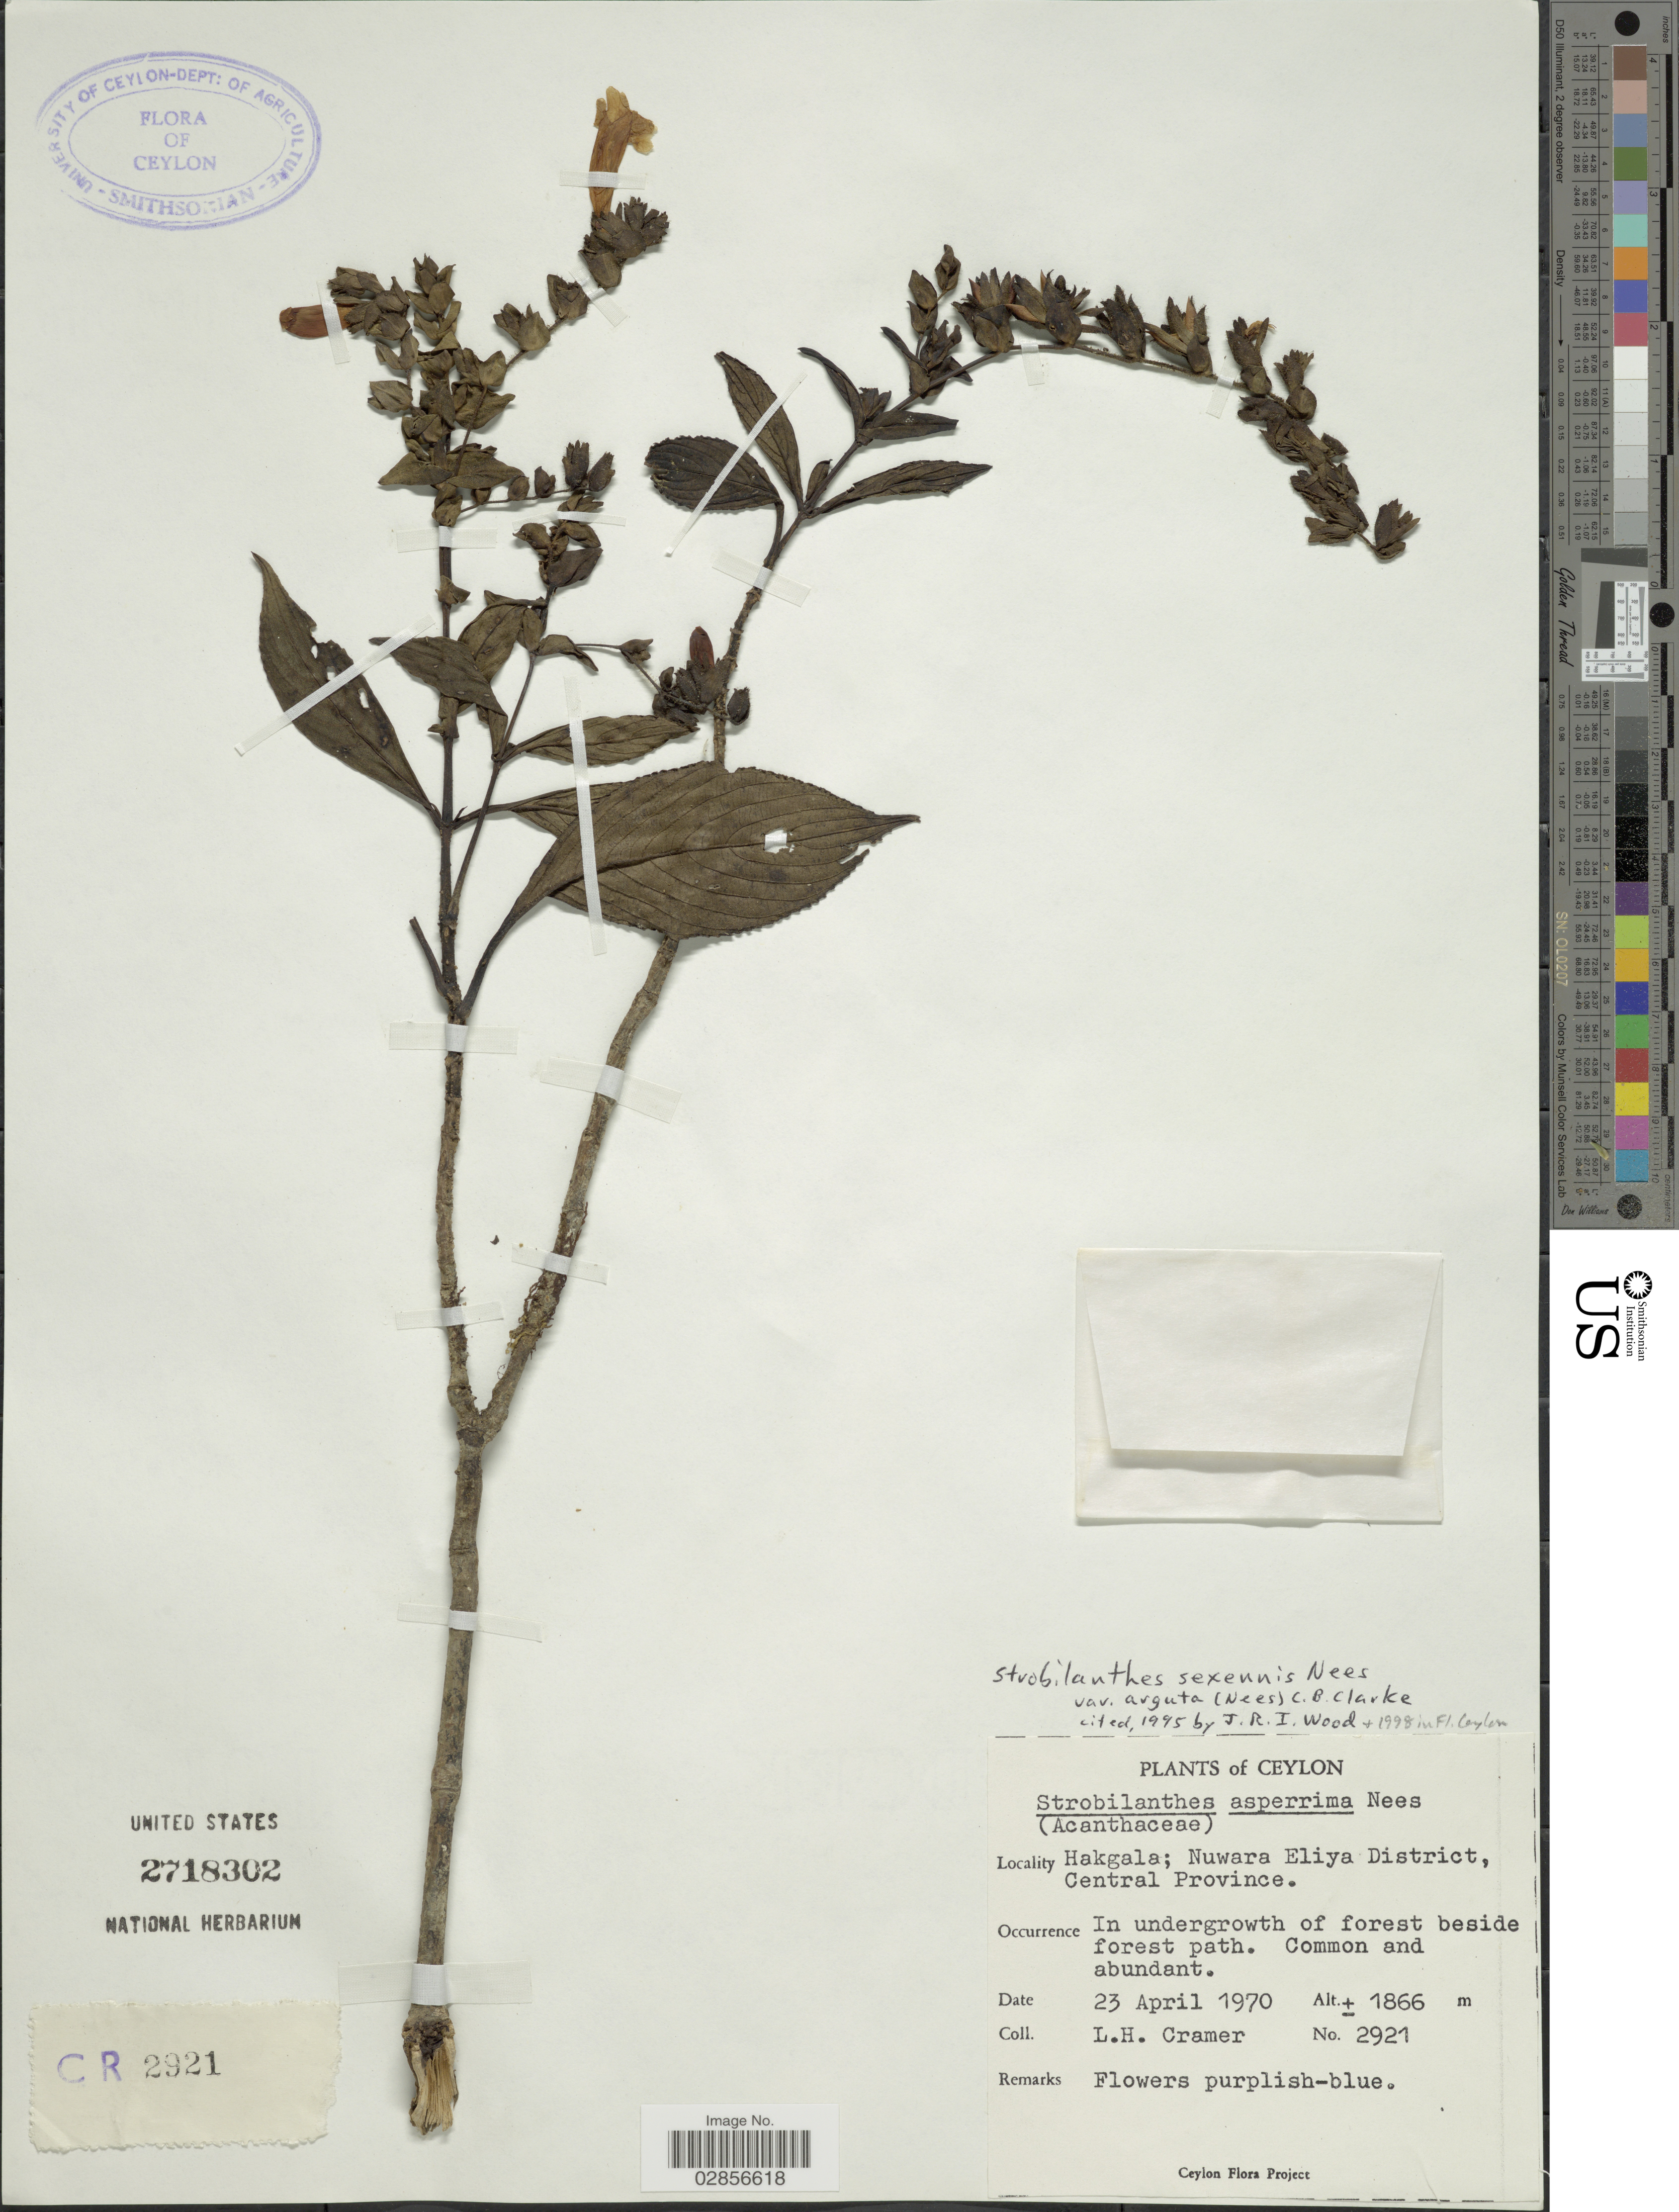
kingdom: Plantae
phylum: Tracheophyta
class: Magnoliopsida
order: Lamiales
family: Acanthaceae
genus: Strobilanthes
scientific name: Strobilanthes sexennis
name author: Bedd.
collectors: L. H. Cramer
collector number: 2921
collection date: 1970-04-23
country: Sri Lanka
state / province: Central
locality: Ceylon, Hakgala; Nuwara Eliya District, Central Province.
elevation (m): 1866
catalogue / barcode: US 2718302